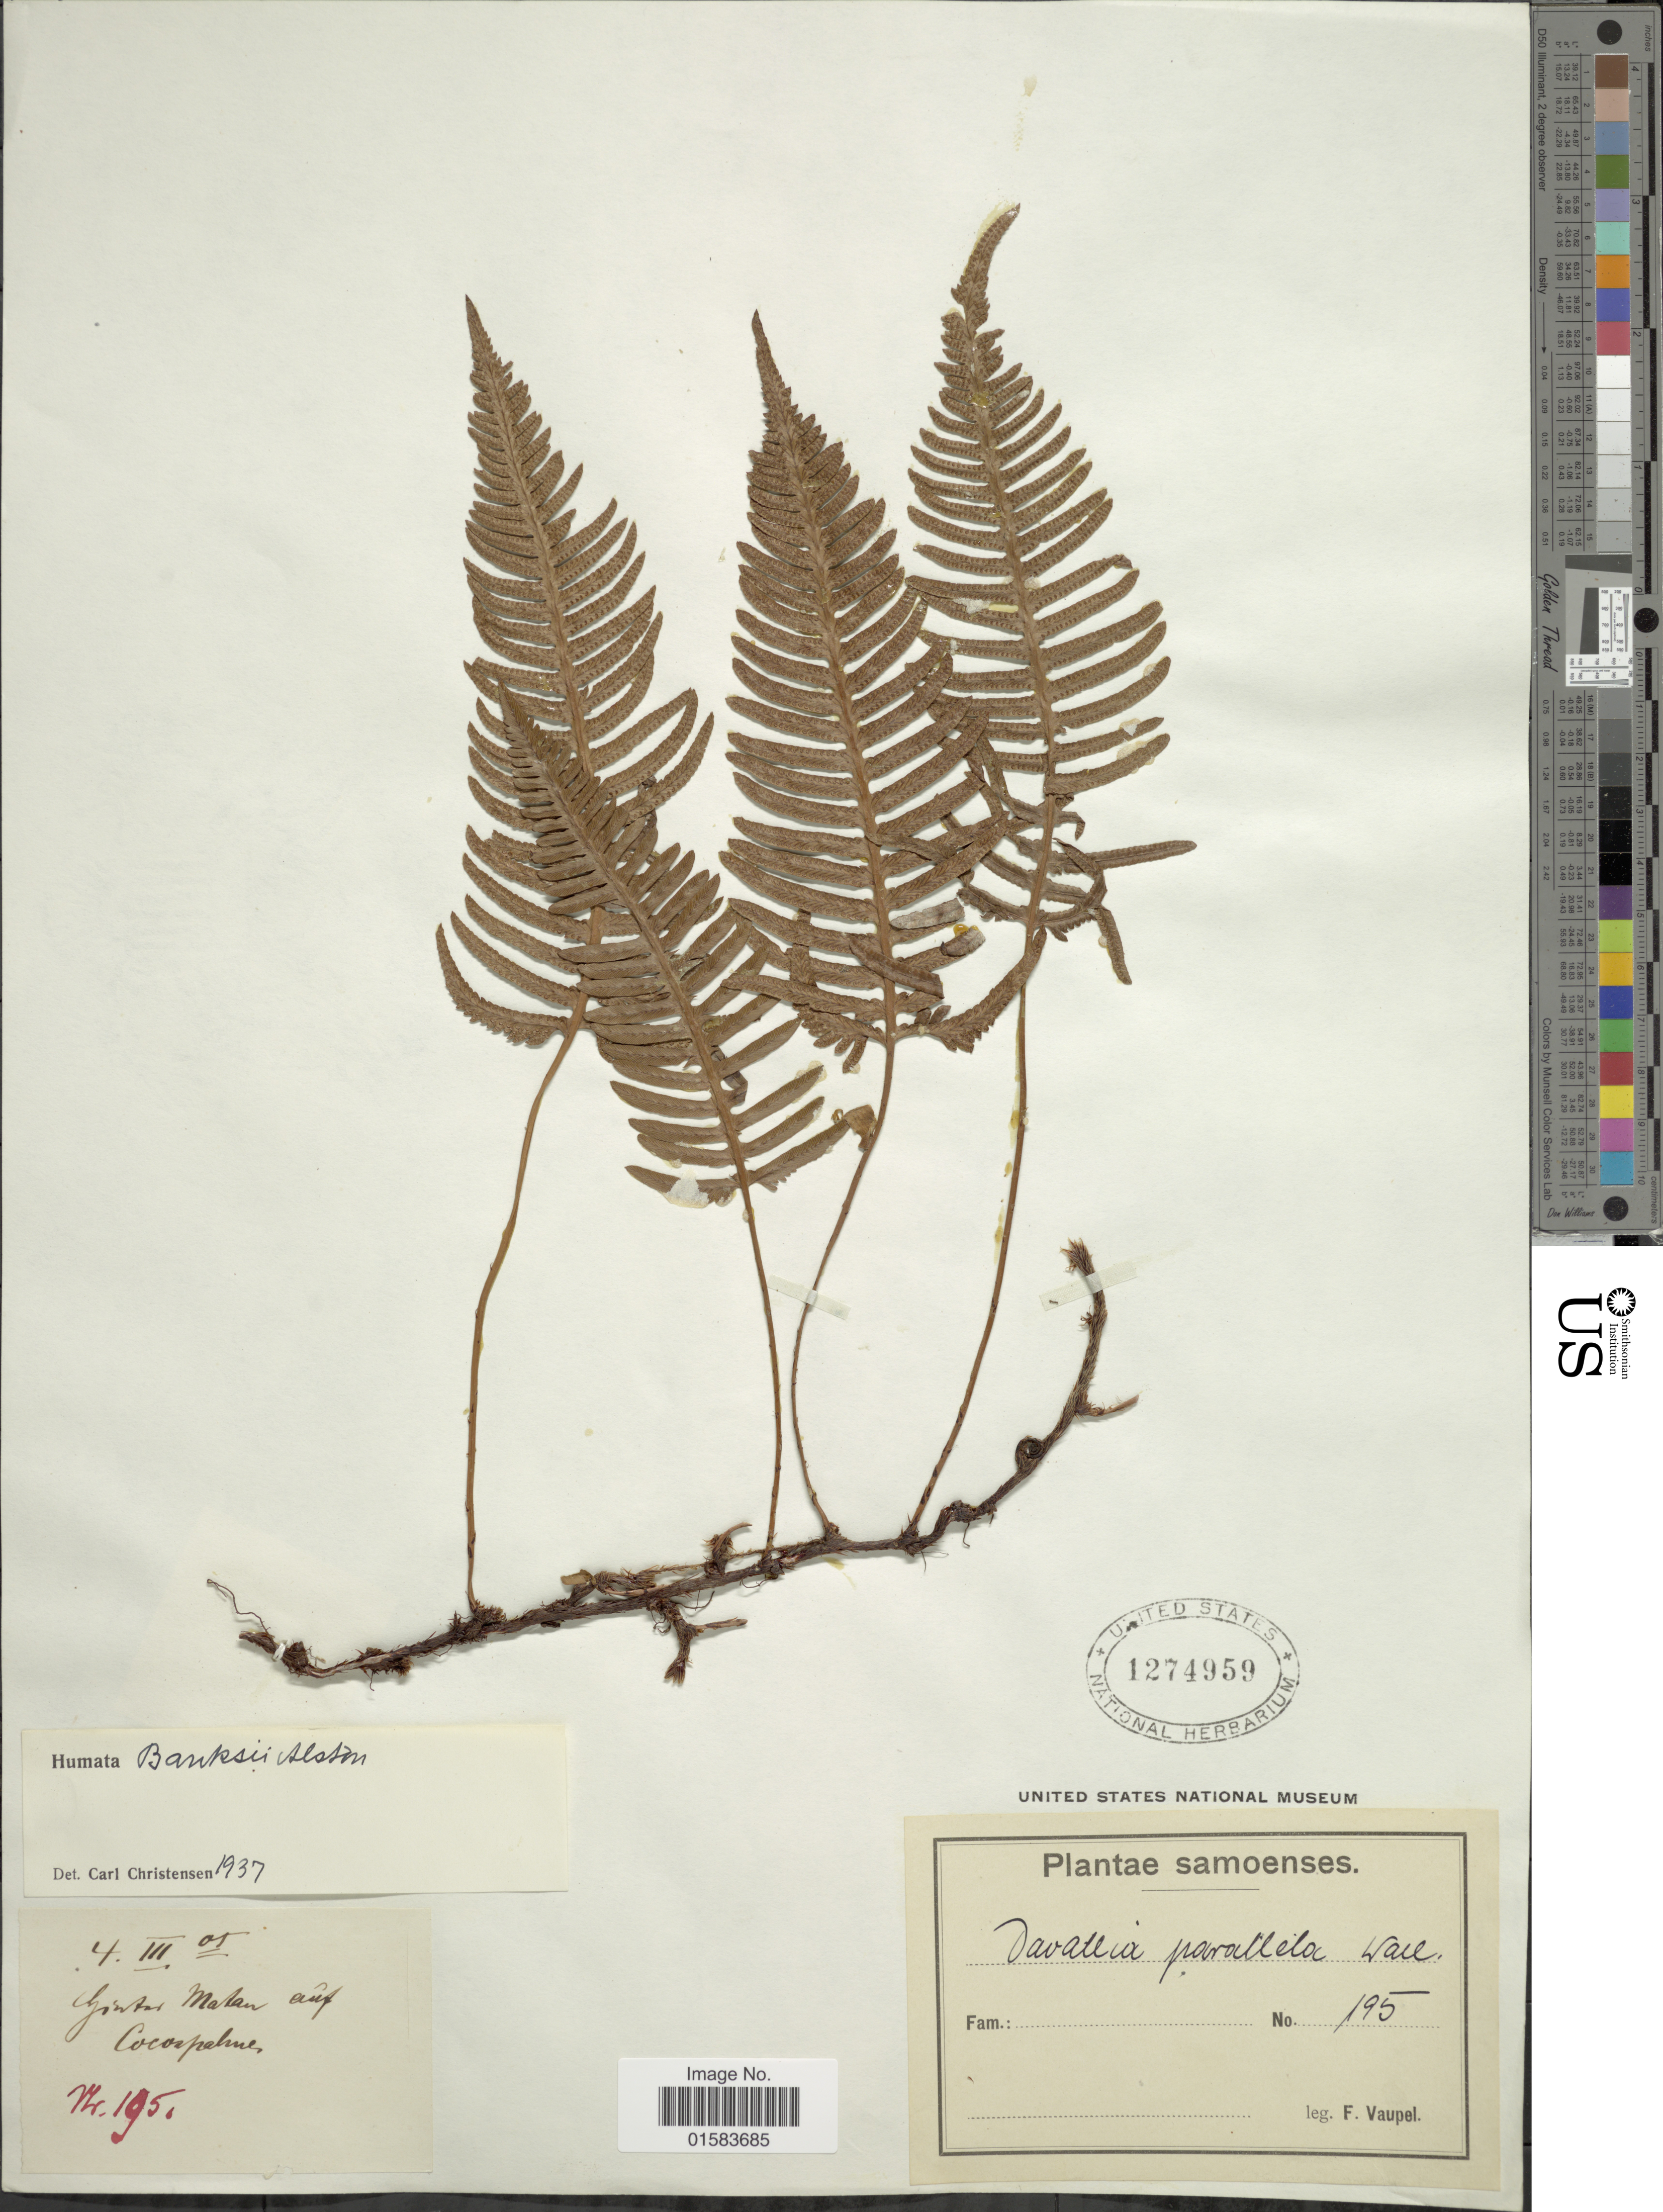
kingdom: Plantae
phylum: Tracheophyta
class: Polypodiopsida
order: Polypodiales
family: Davalliaceae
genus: Davallia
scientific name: Davallia pectinata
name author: Sm.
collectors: F. Vaupel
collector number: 195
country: Samoa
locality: Samoa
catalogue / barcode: US 1274959